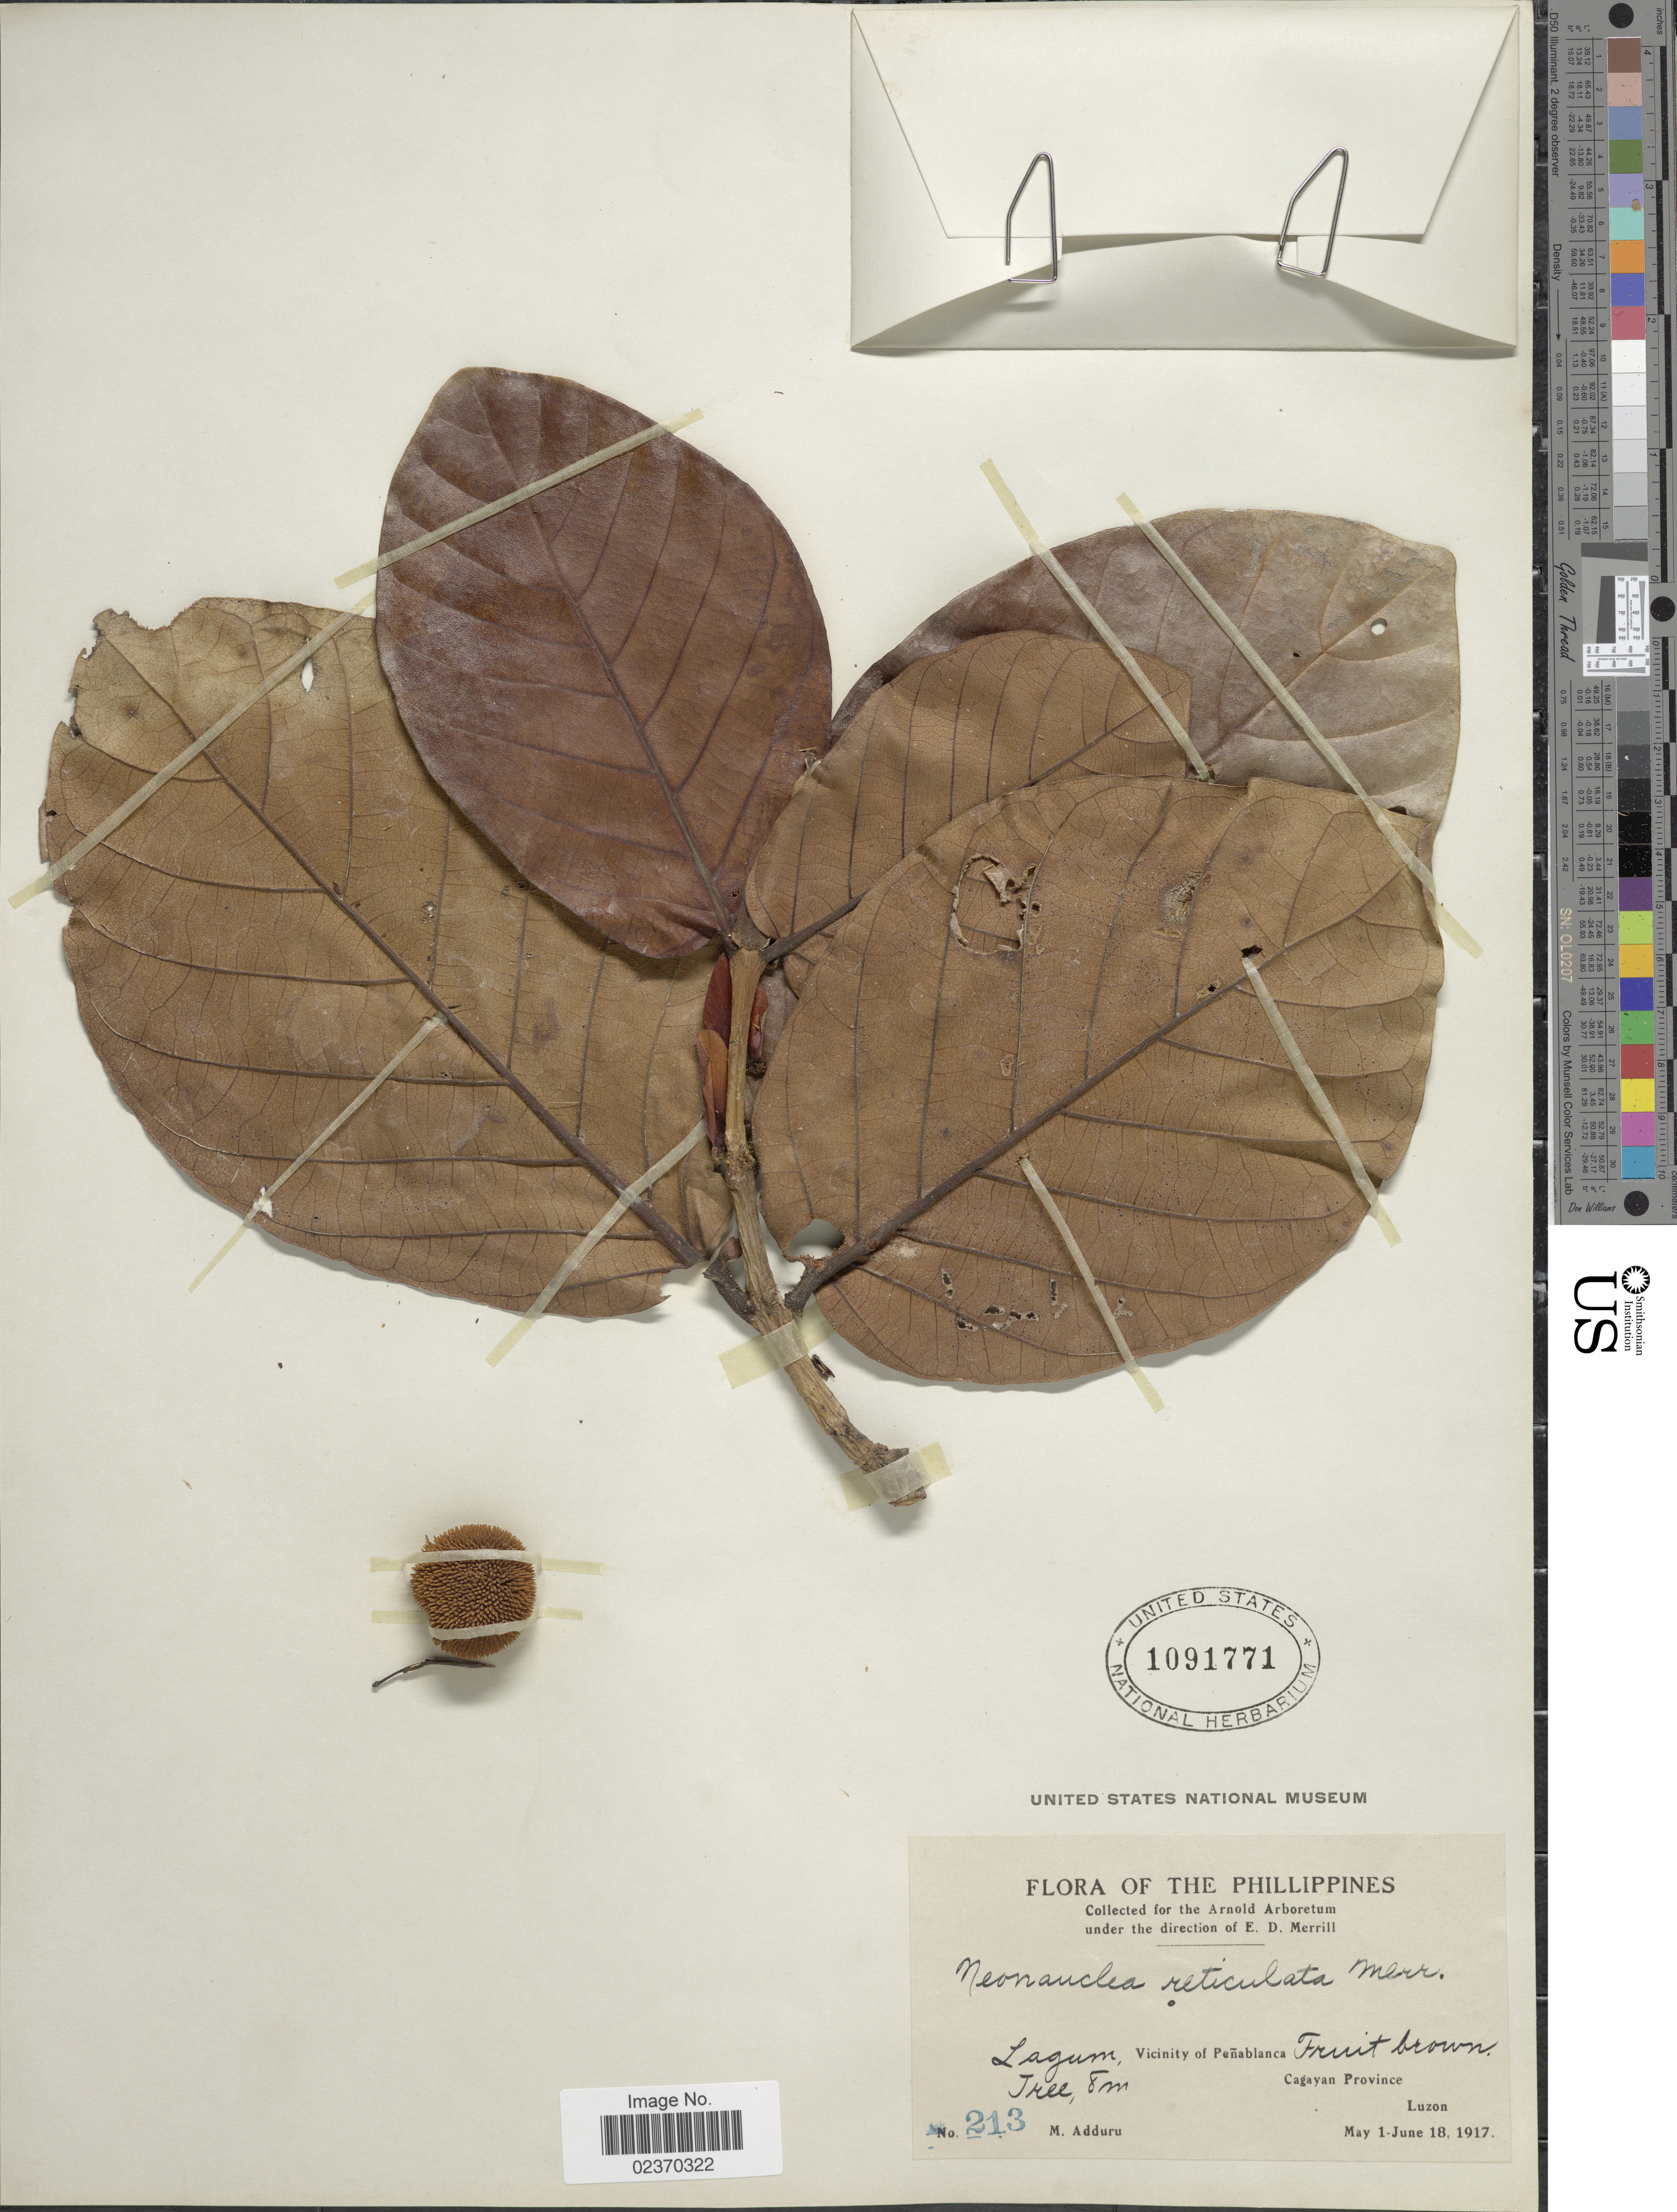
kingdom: Plantae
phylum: Tracheophyta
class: Magnoliopsida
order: Gentianales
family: Rubiaceae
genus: Neonauclea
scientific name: Neonauclea reticulata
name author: (Havil.) Merr.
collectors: M. Adduru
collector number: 213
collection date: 1917-05-01/1917-06-18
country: Philippines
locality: Vicinity of Peñablanca, Cagayan Province, Luzon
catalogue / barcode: US 1091771